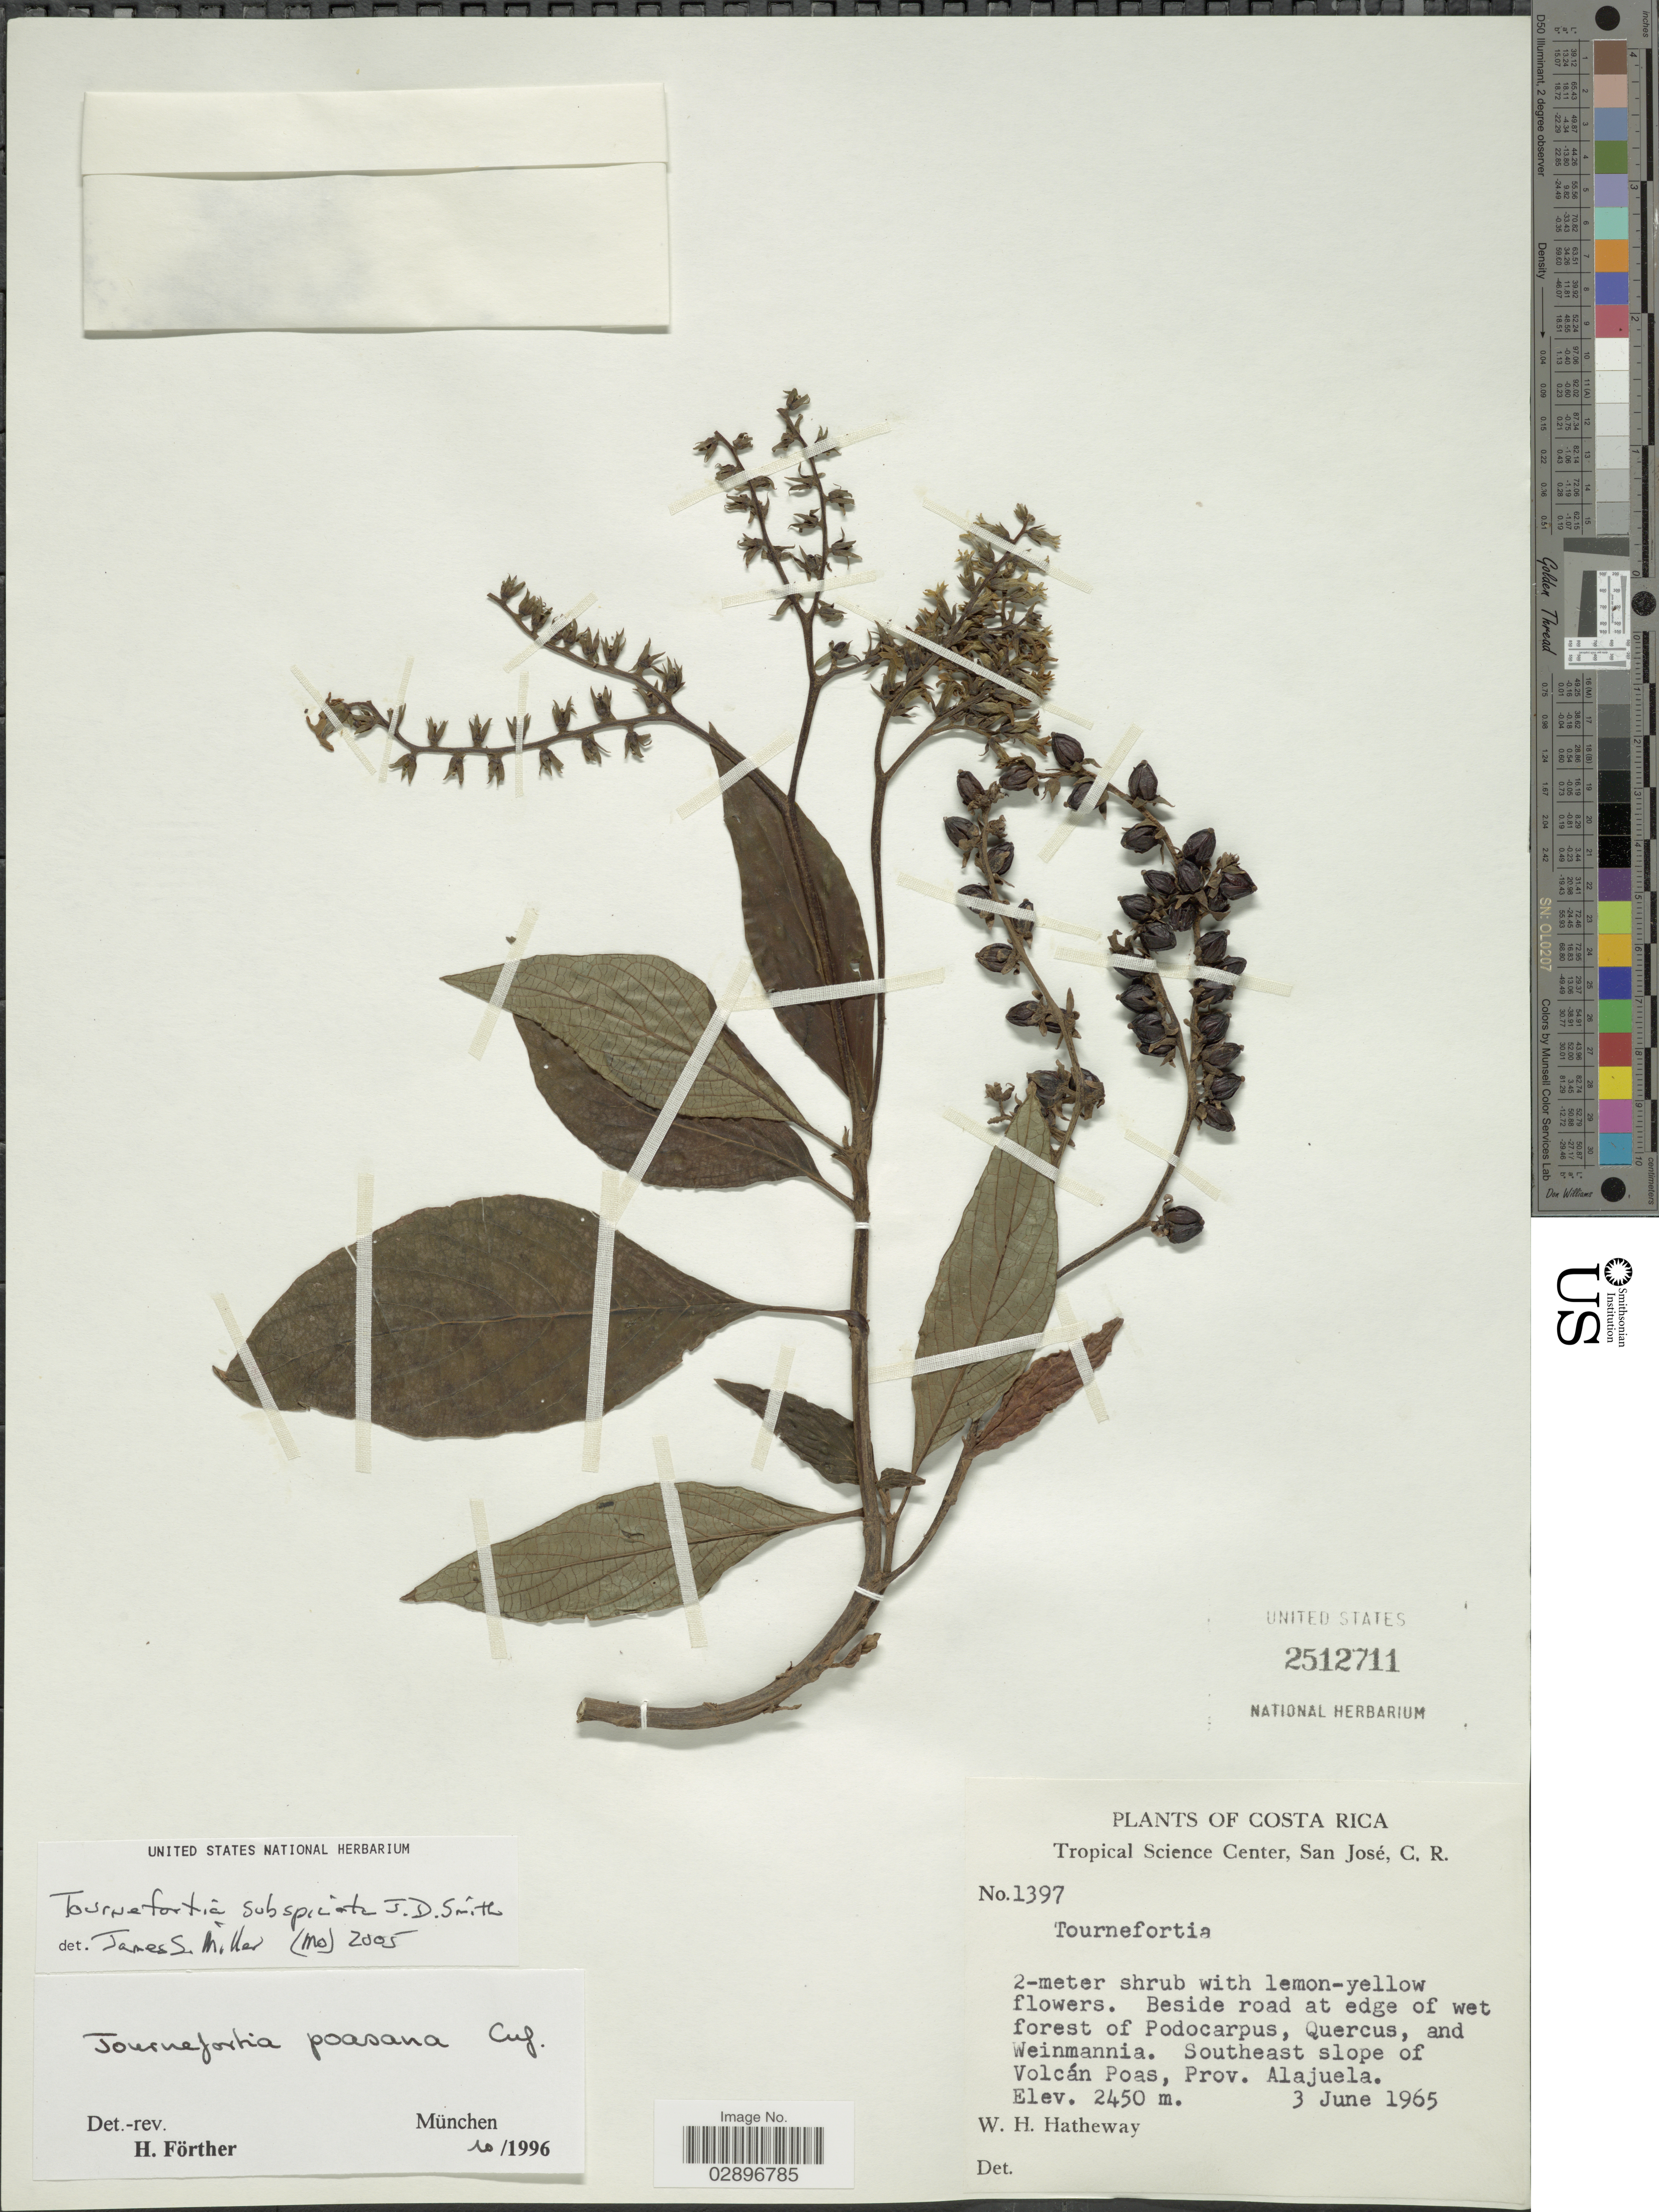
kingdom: Plantae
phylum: Tracheophyta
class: Magnoliopsida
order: Boraginales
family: Heliotropiaceae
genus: Tournefortia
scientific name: Tournefortia subspicata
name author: Donn. Sm.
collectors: W. H. Hatheway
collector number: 1397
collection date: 1965-06-03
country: Costa Rica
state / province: Alajuela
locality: Southeast slope of Volcán Poas.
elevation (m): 2450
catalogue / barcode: US 2512711